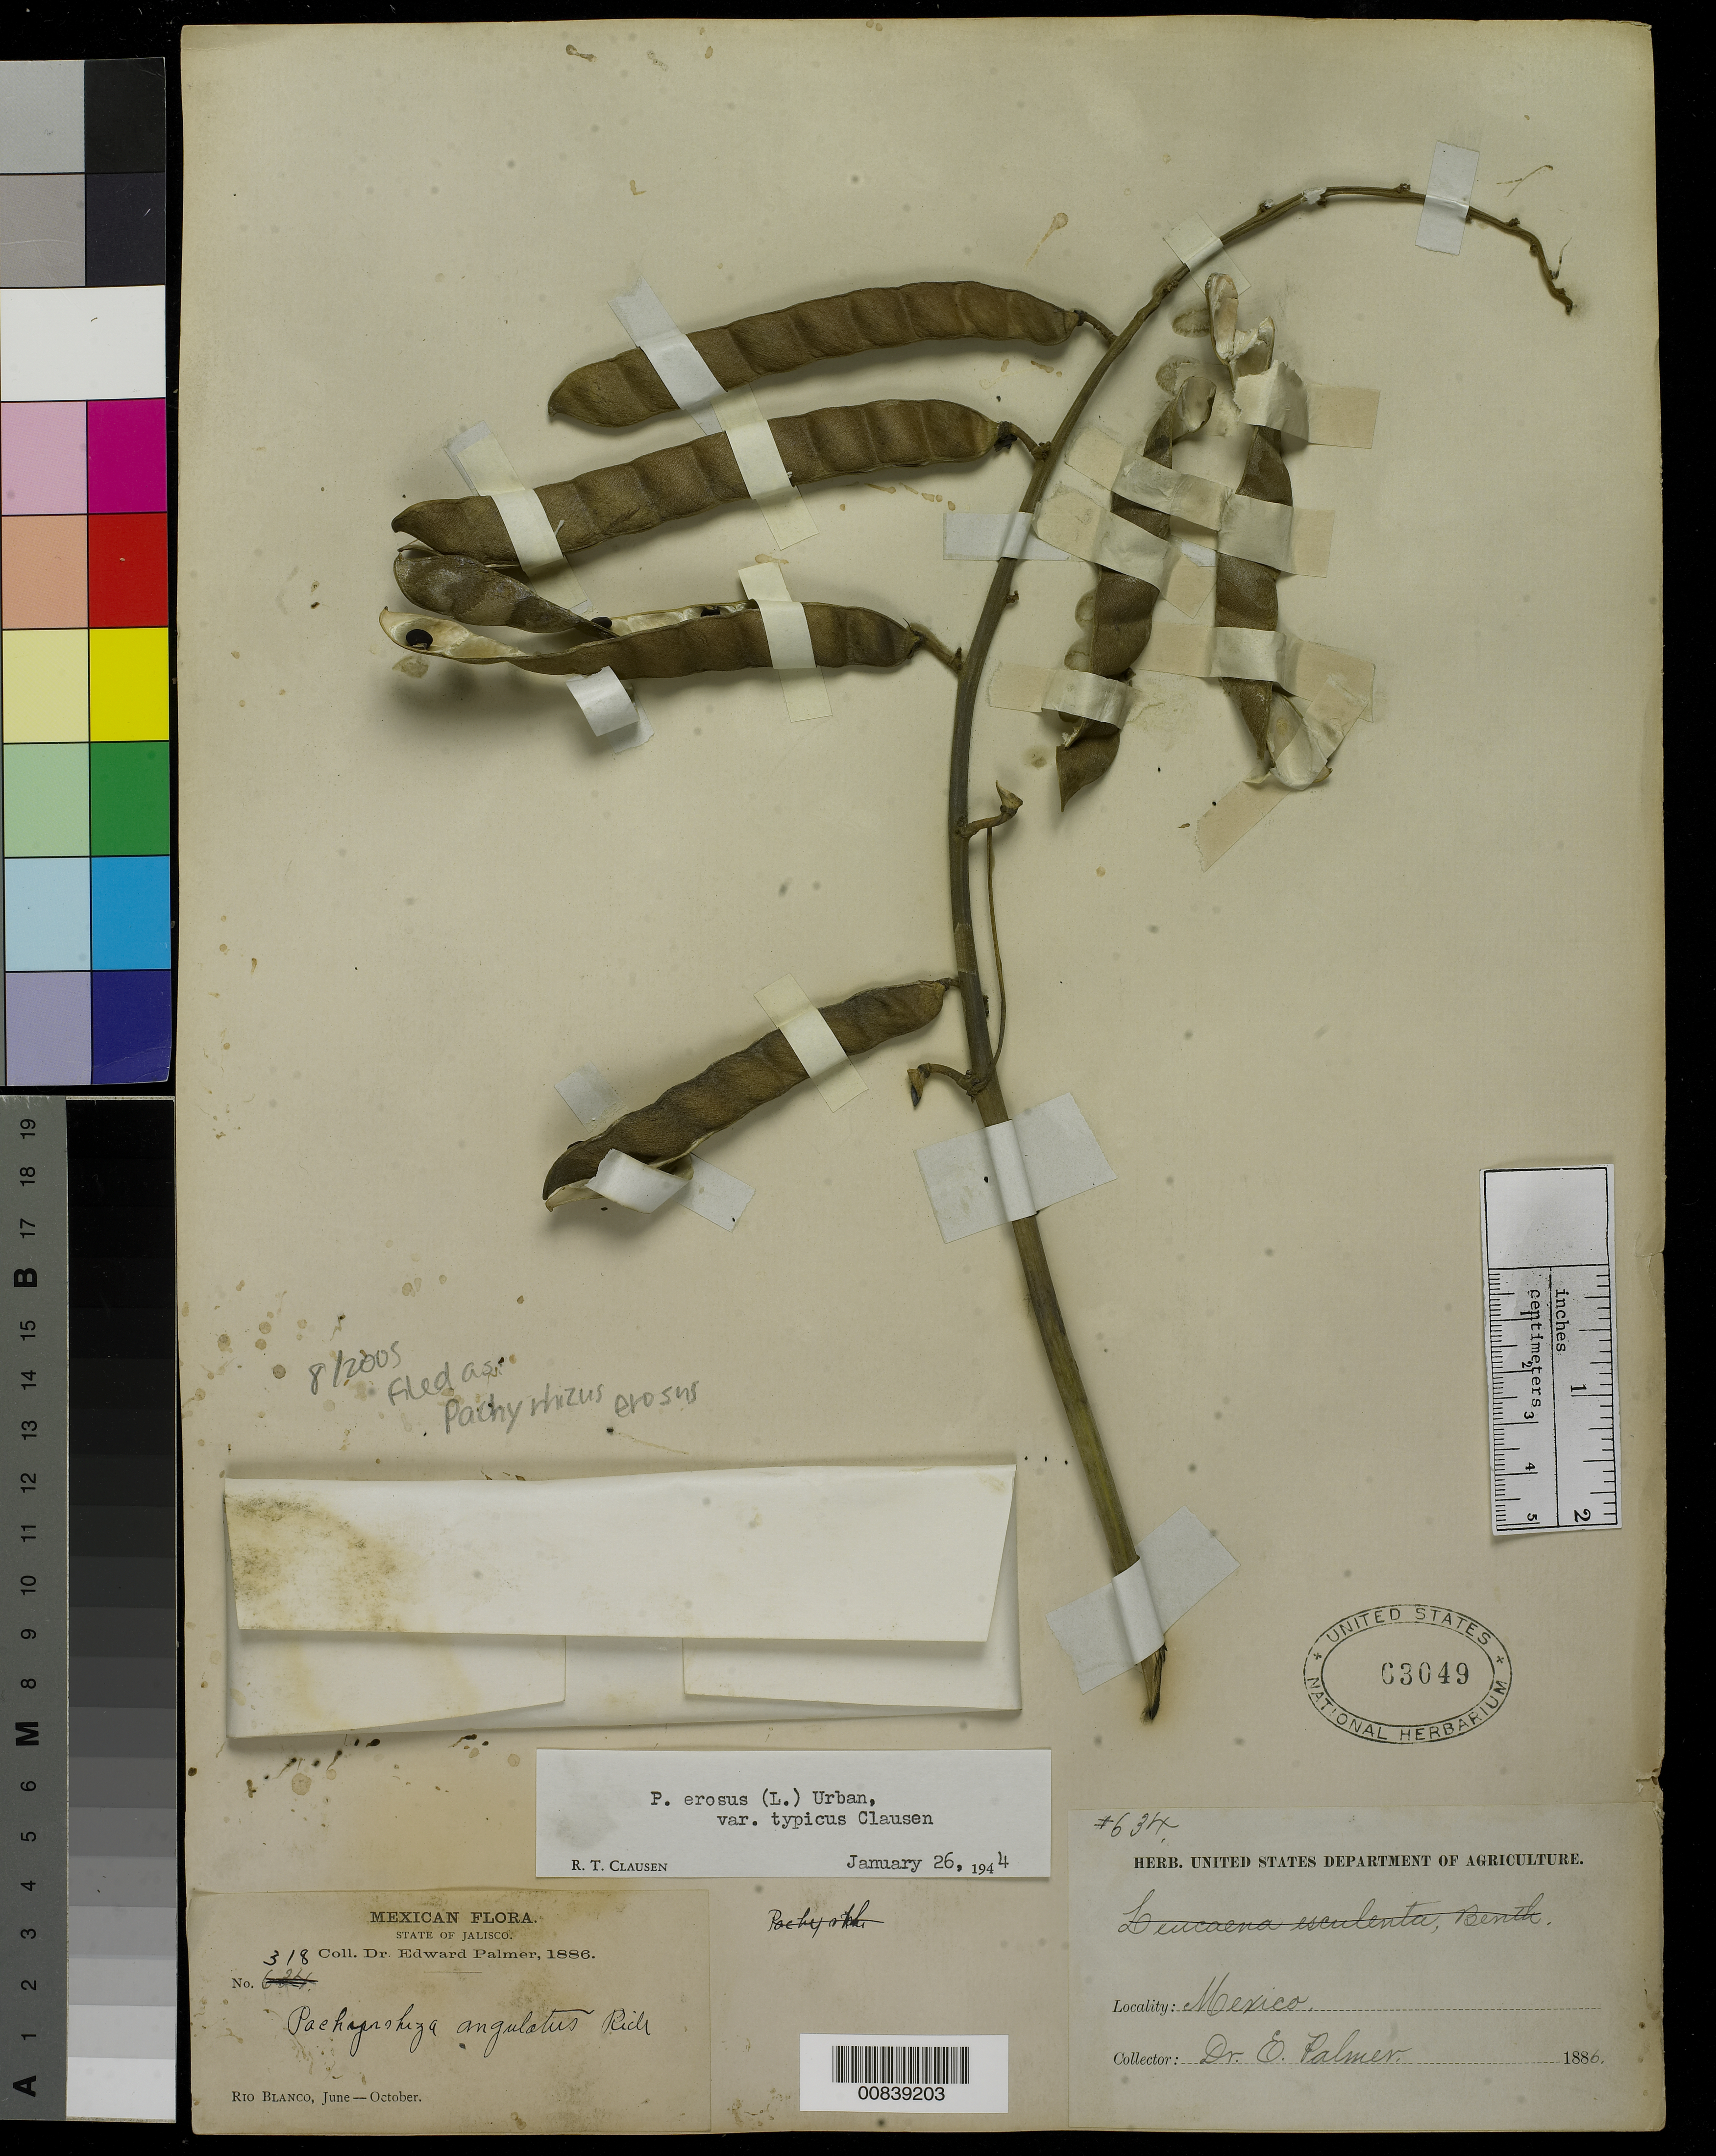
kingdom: Plantae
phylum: Tracheophyta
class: Magnoliopsida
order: Fabales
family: Fabaceae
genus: Pachyrhizus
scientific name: Pachyrhizus erosus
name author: (L.) Urb.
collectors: E. Palmer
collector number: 318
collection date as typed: Jun 1886 to -- Oct 1886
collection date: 1886-06/1886-10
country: Mexico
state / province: Jalisco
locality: Río Blanco, Jalisco.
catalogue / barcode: US 63049